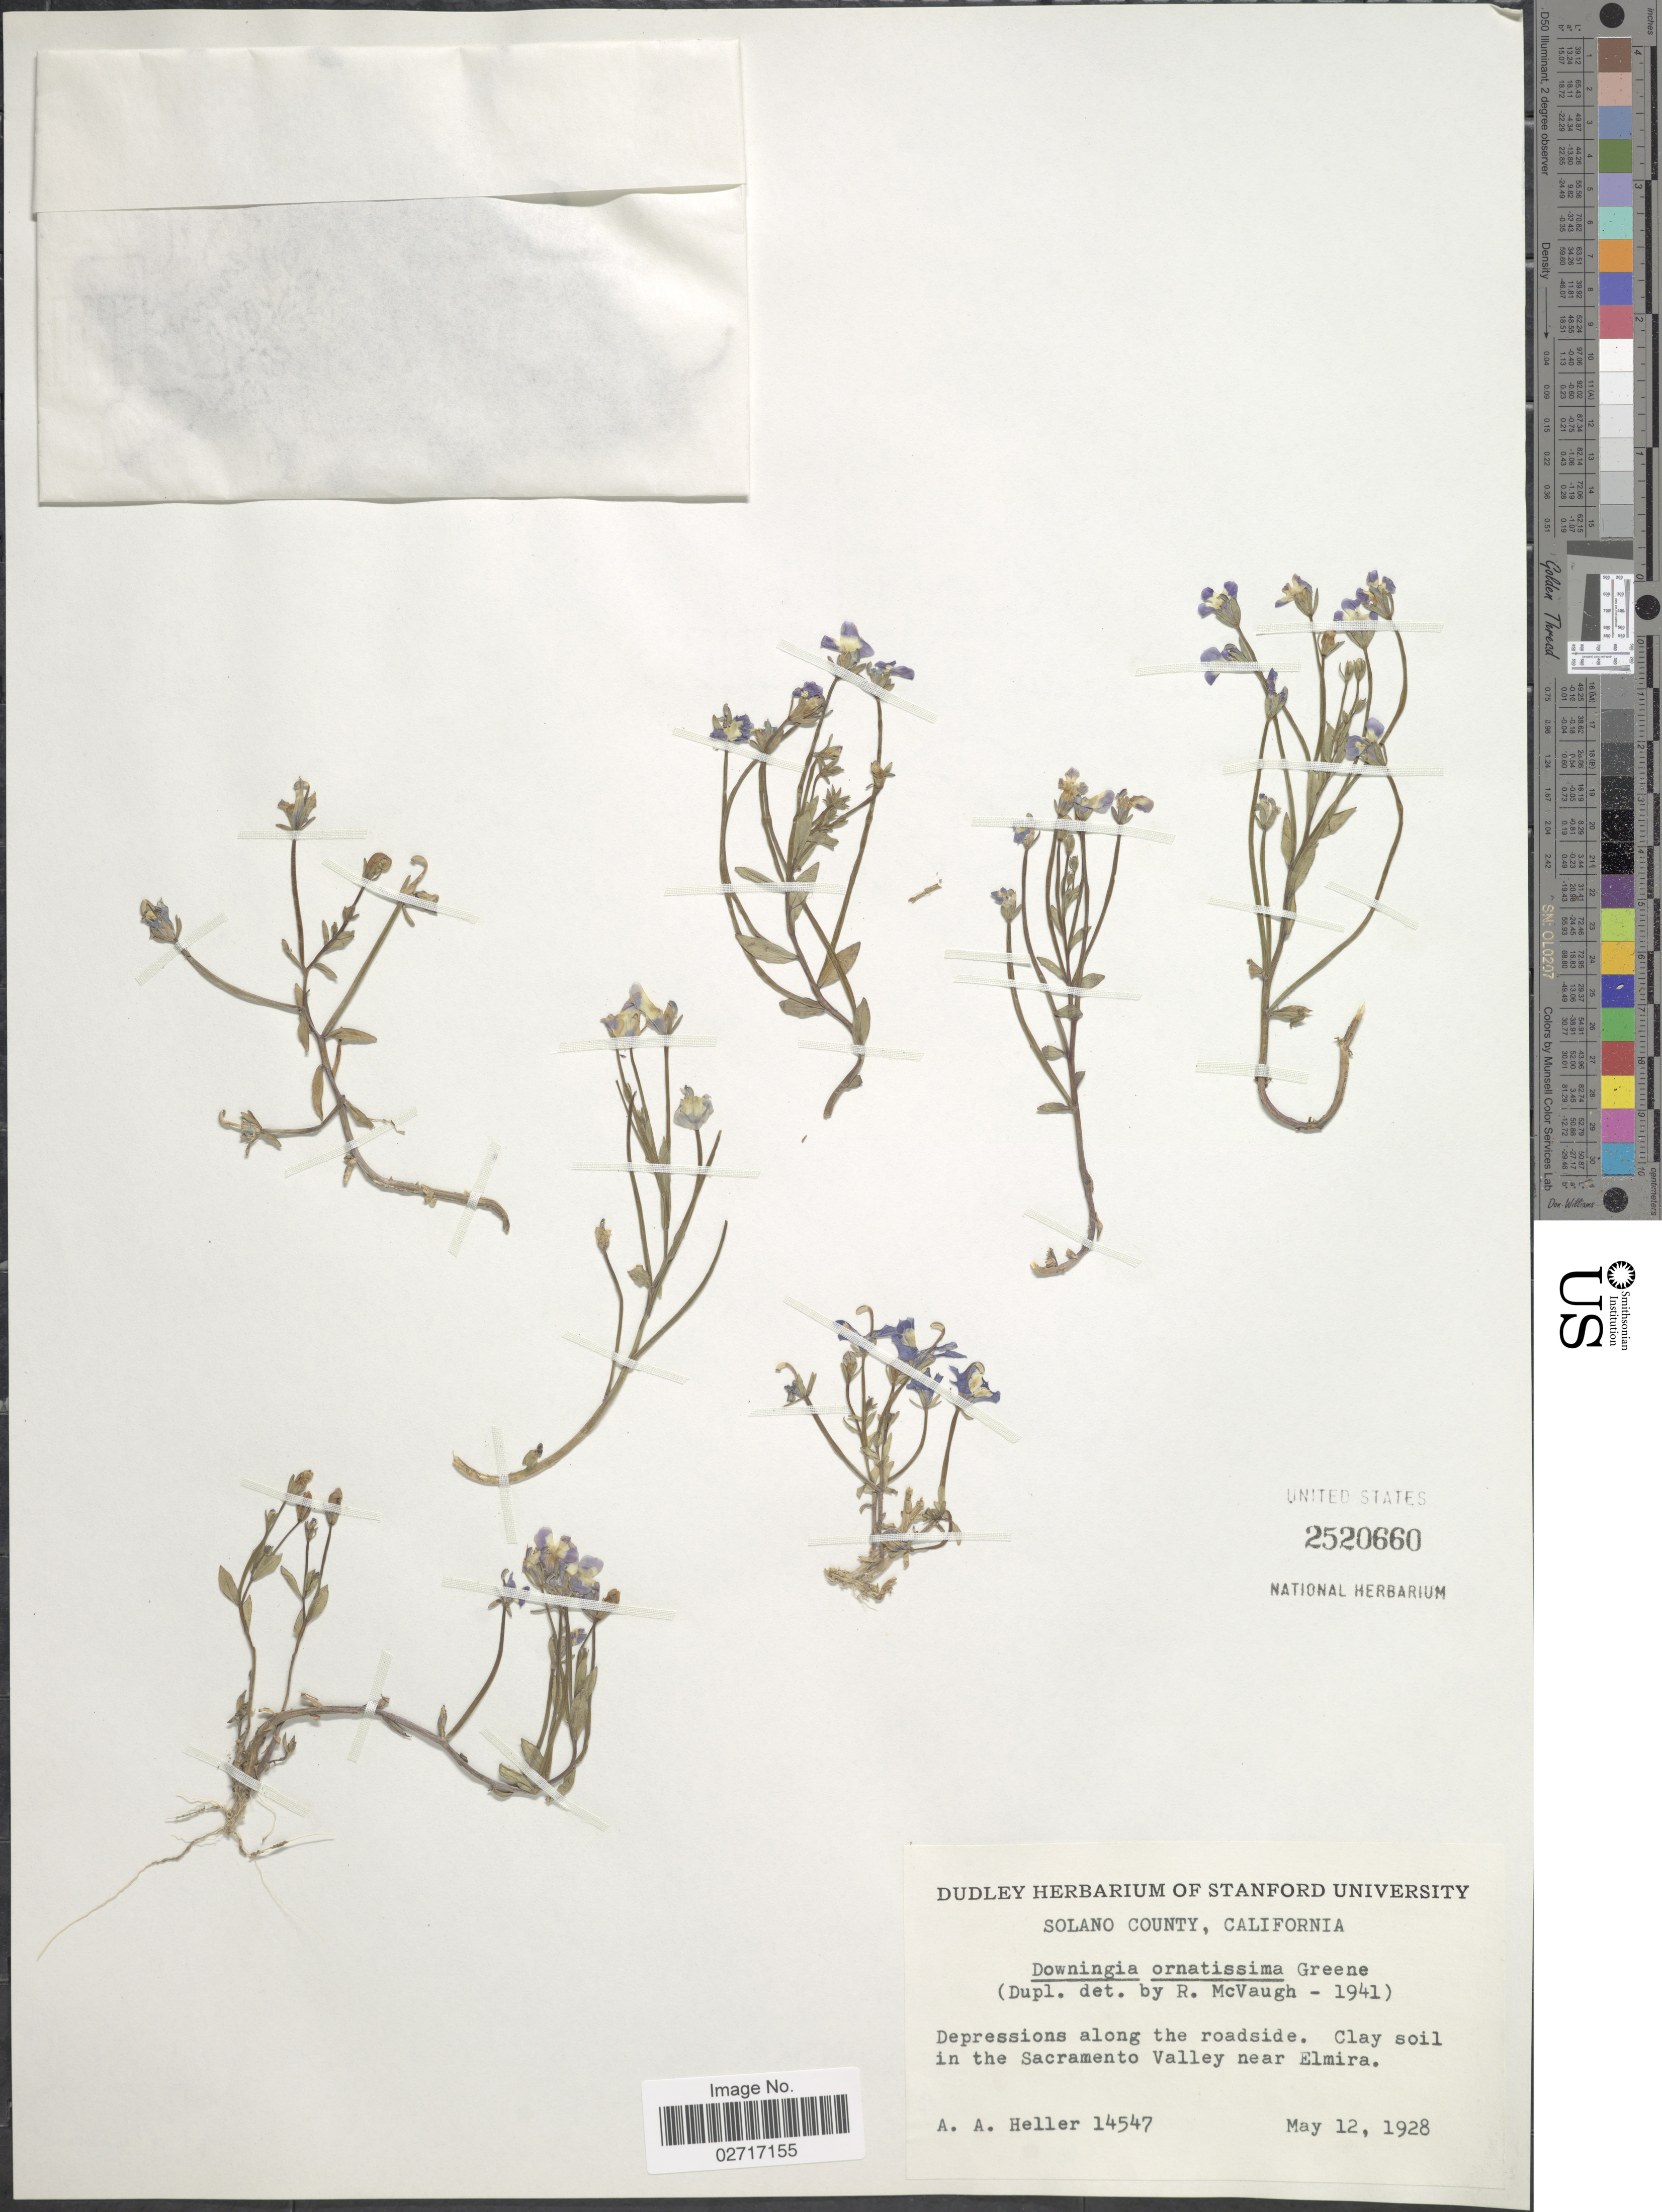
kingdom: Plantae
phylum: Tracheophyta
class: Magnoliopsida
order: Asterales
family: Campanulaceae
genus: Downingia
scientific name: Downingia ornatissima var. eximia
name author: (Hoover) McVaugh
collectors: A. A. Heller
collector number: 14547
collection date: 1928-05-12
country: United States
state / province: California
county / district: Solano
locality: Solano County. Depressions along the roadside. Clay soil in the Sacramento Valley near Elmira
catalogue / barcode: US 2520660